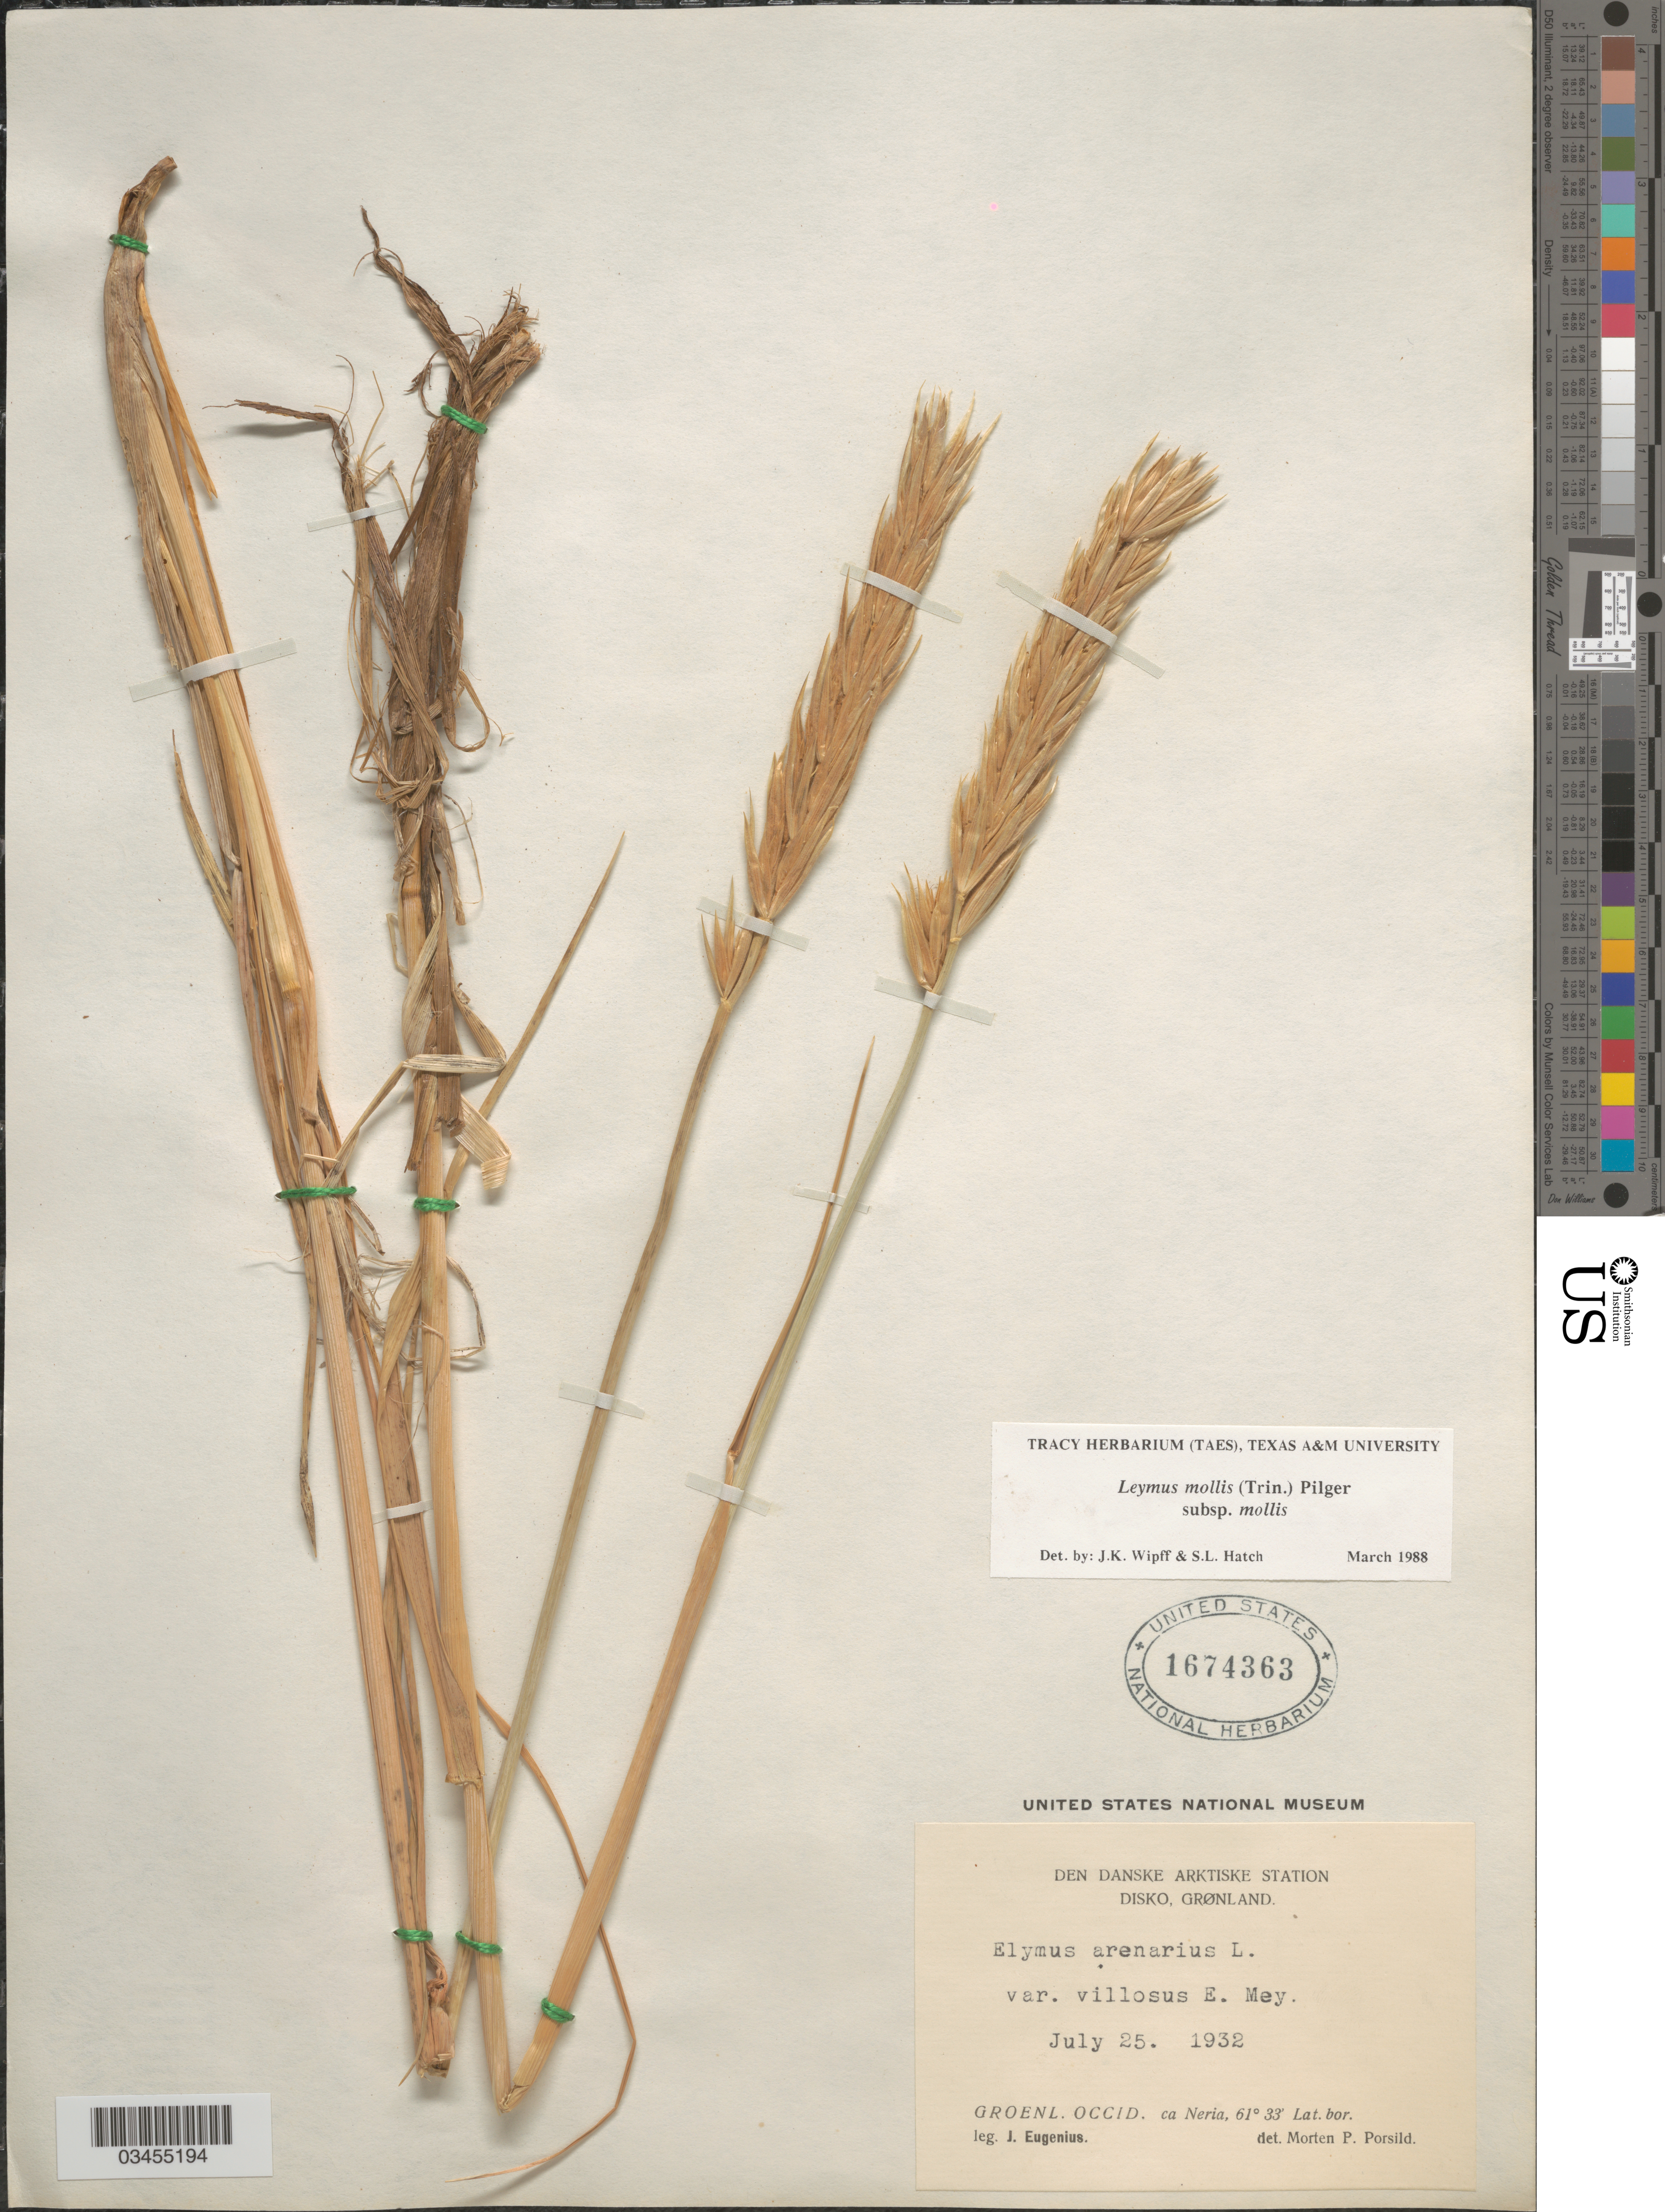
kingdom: Plantae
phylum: Tracheophyta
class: Liliopsida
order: Poales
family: Poaceae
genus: Leymus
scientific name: Leymus mollis subsp. mollis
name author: (Trin.) Pilg.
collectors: J. Eugenius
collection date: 1932-07-25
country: Greenland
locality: Den Danske Arktiske Station. Disko, Grønland. Groenl. Occid. ca. Neria.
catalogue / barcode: US 1674363